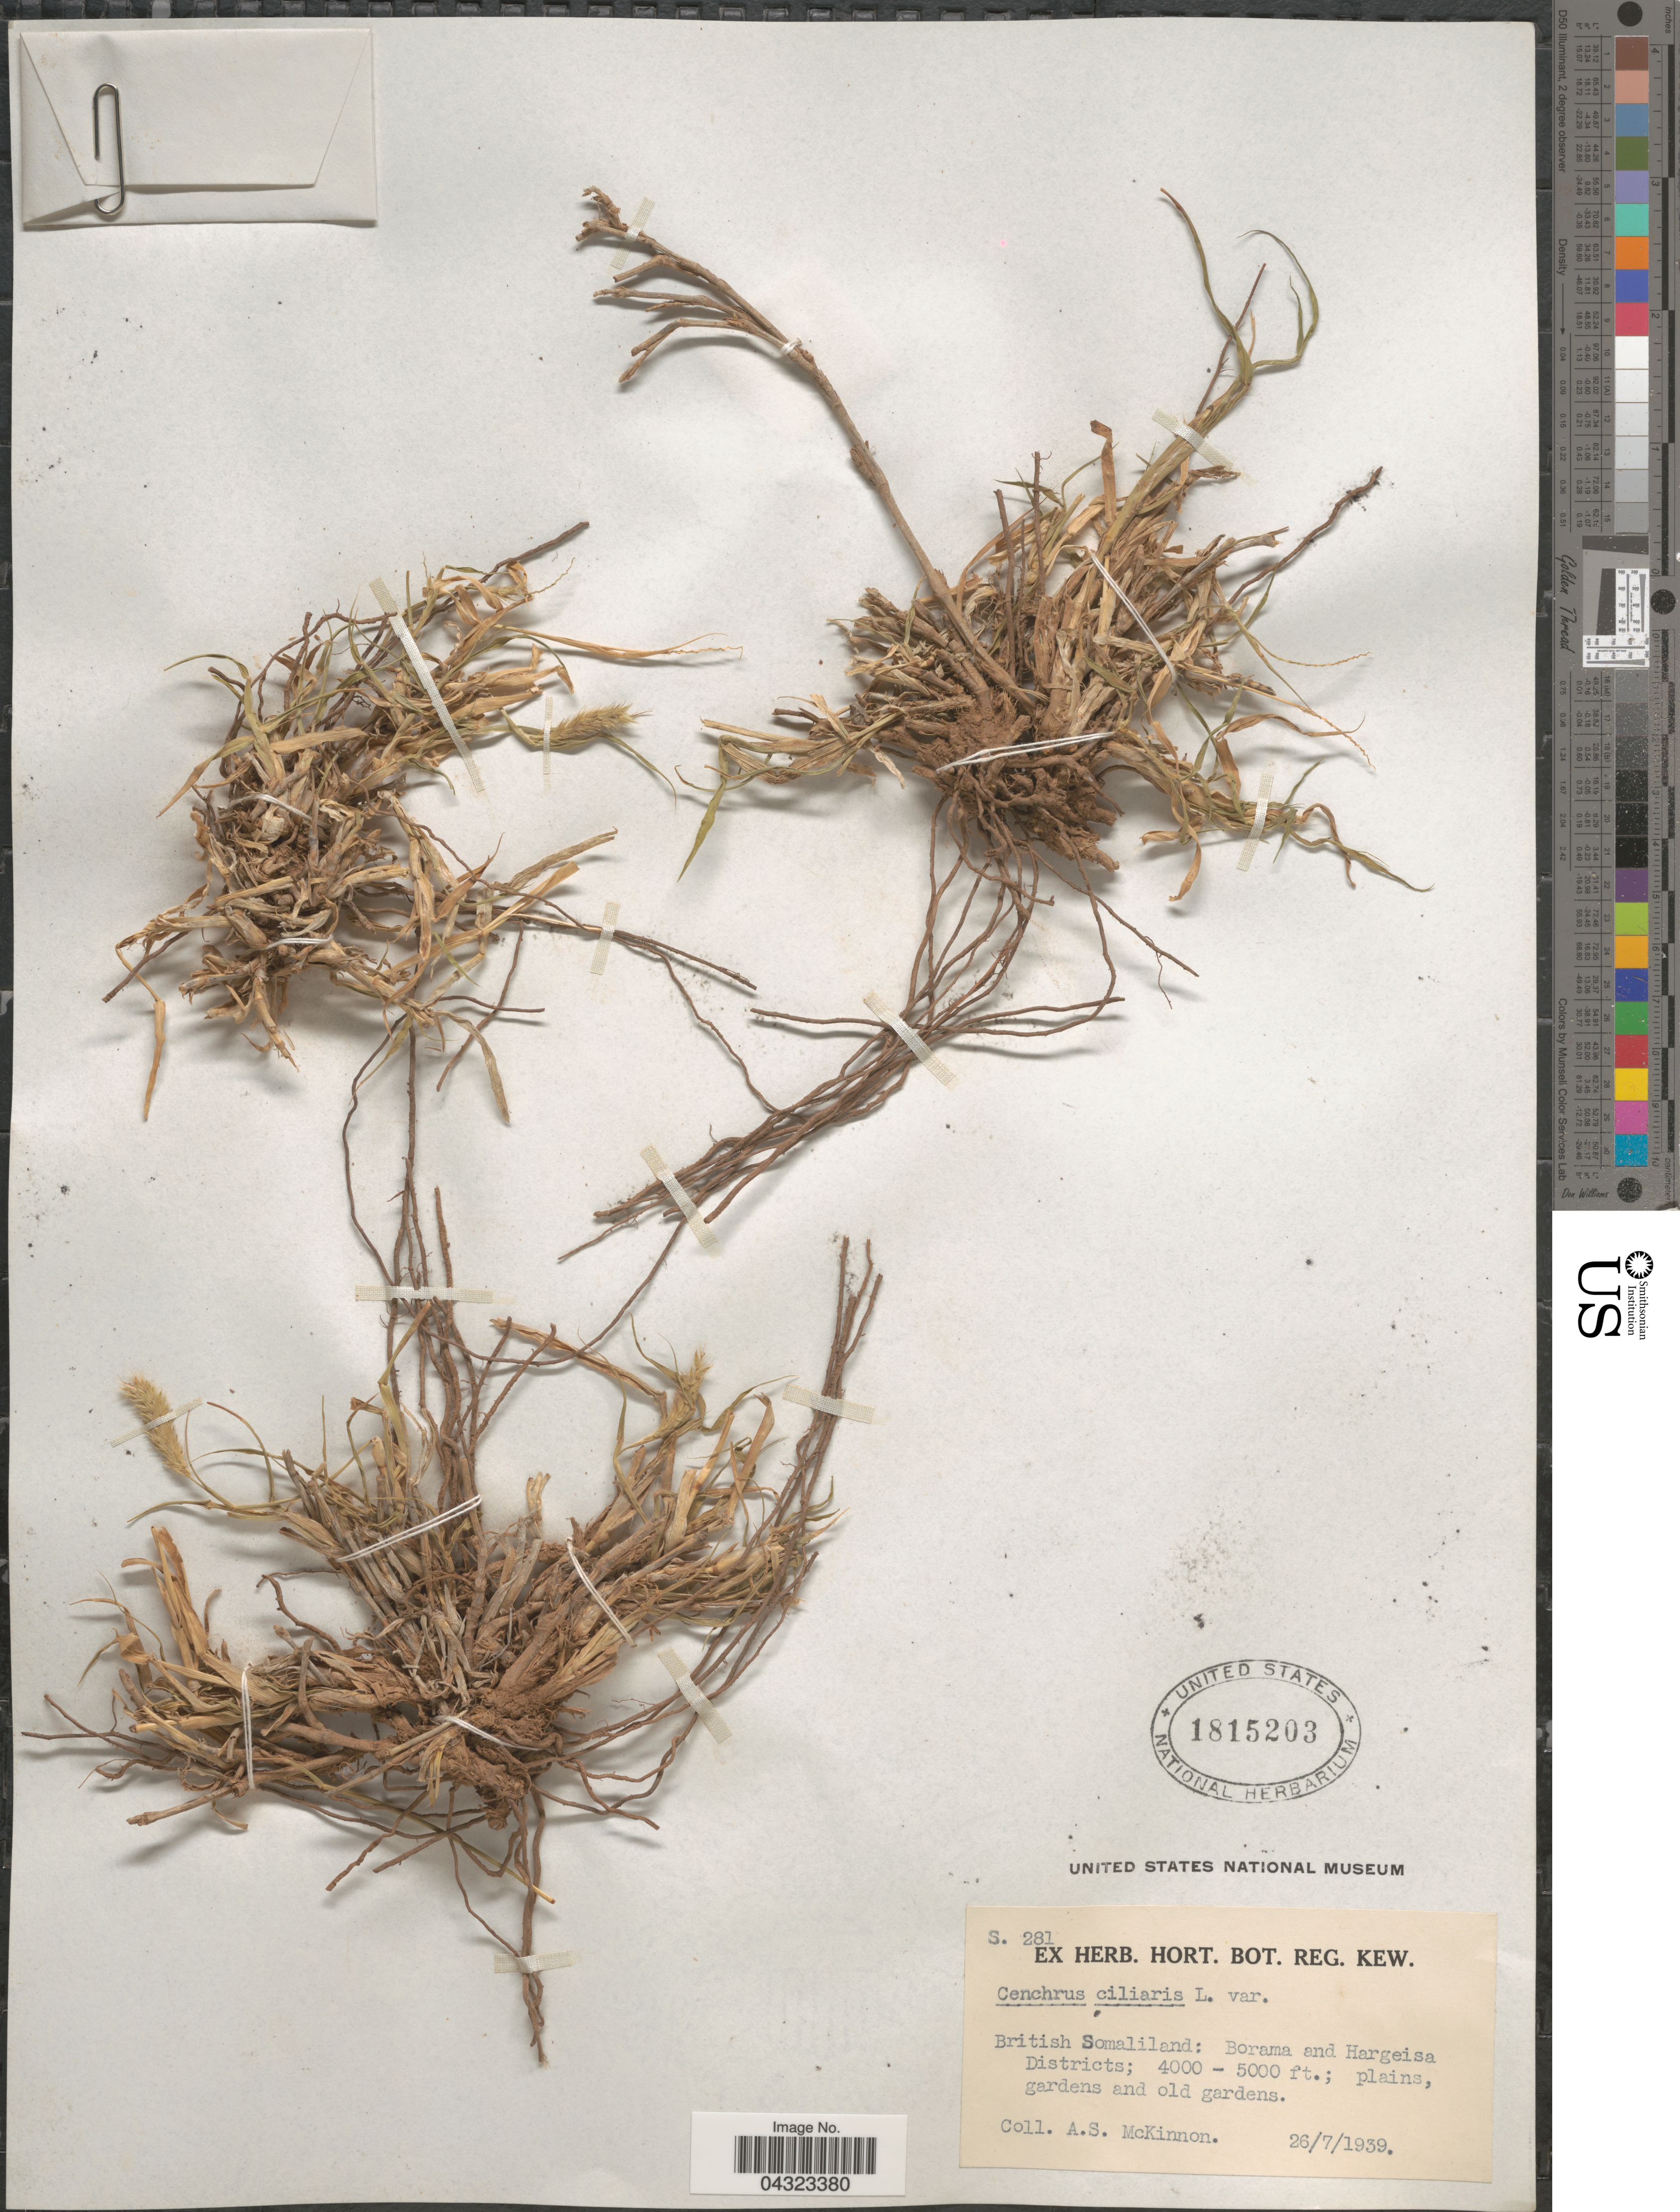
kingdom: Plantae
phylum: Tracheophyta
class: Liliopsida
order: Poales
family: Poaceae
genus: Cenchrus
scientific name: Cenchrus ciliaris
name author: L.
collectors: A. Mckinnon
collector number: S281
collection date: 1939-07-26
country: Somalia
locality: British Somaliland: Borama and Hargeisa Districts; plains, gardens and old gardens.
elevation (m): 1219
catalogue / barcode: US 1815203